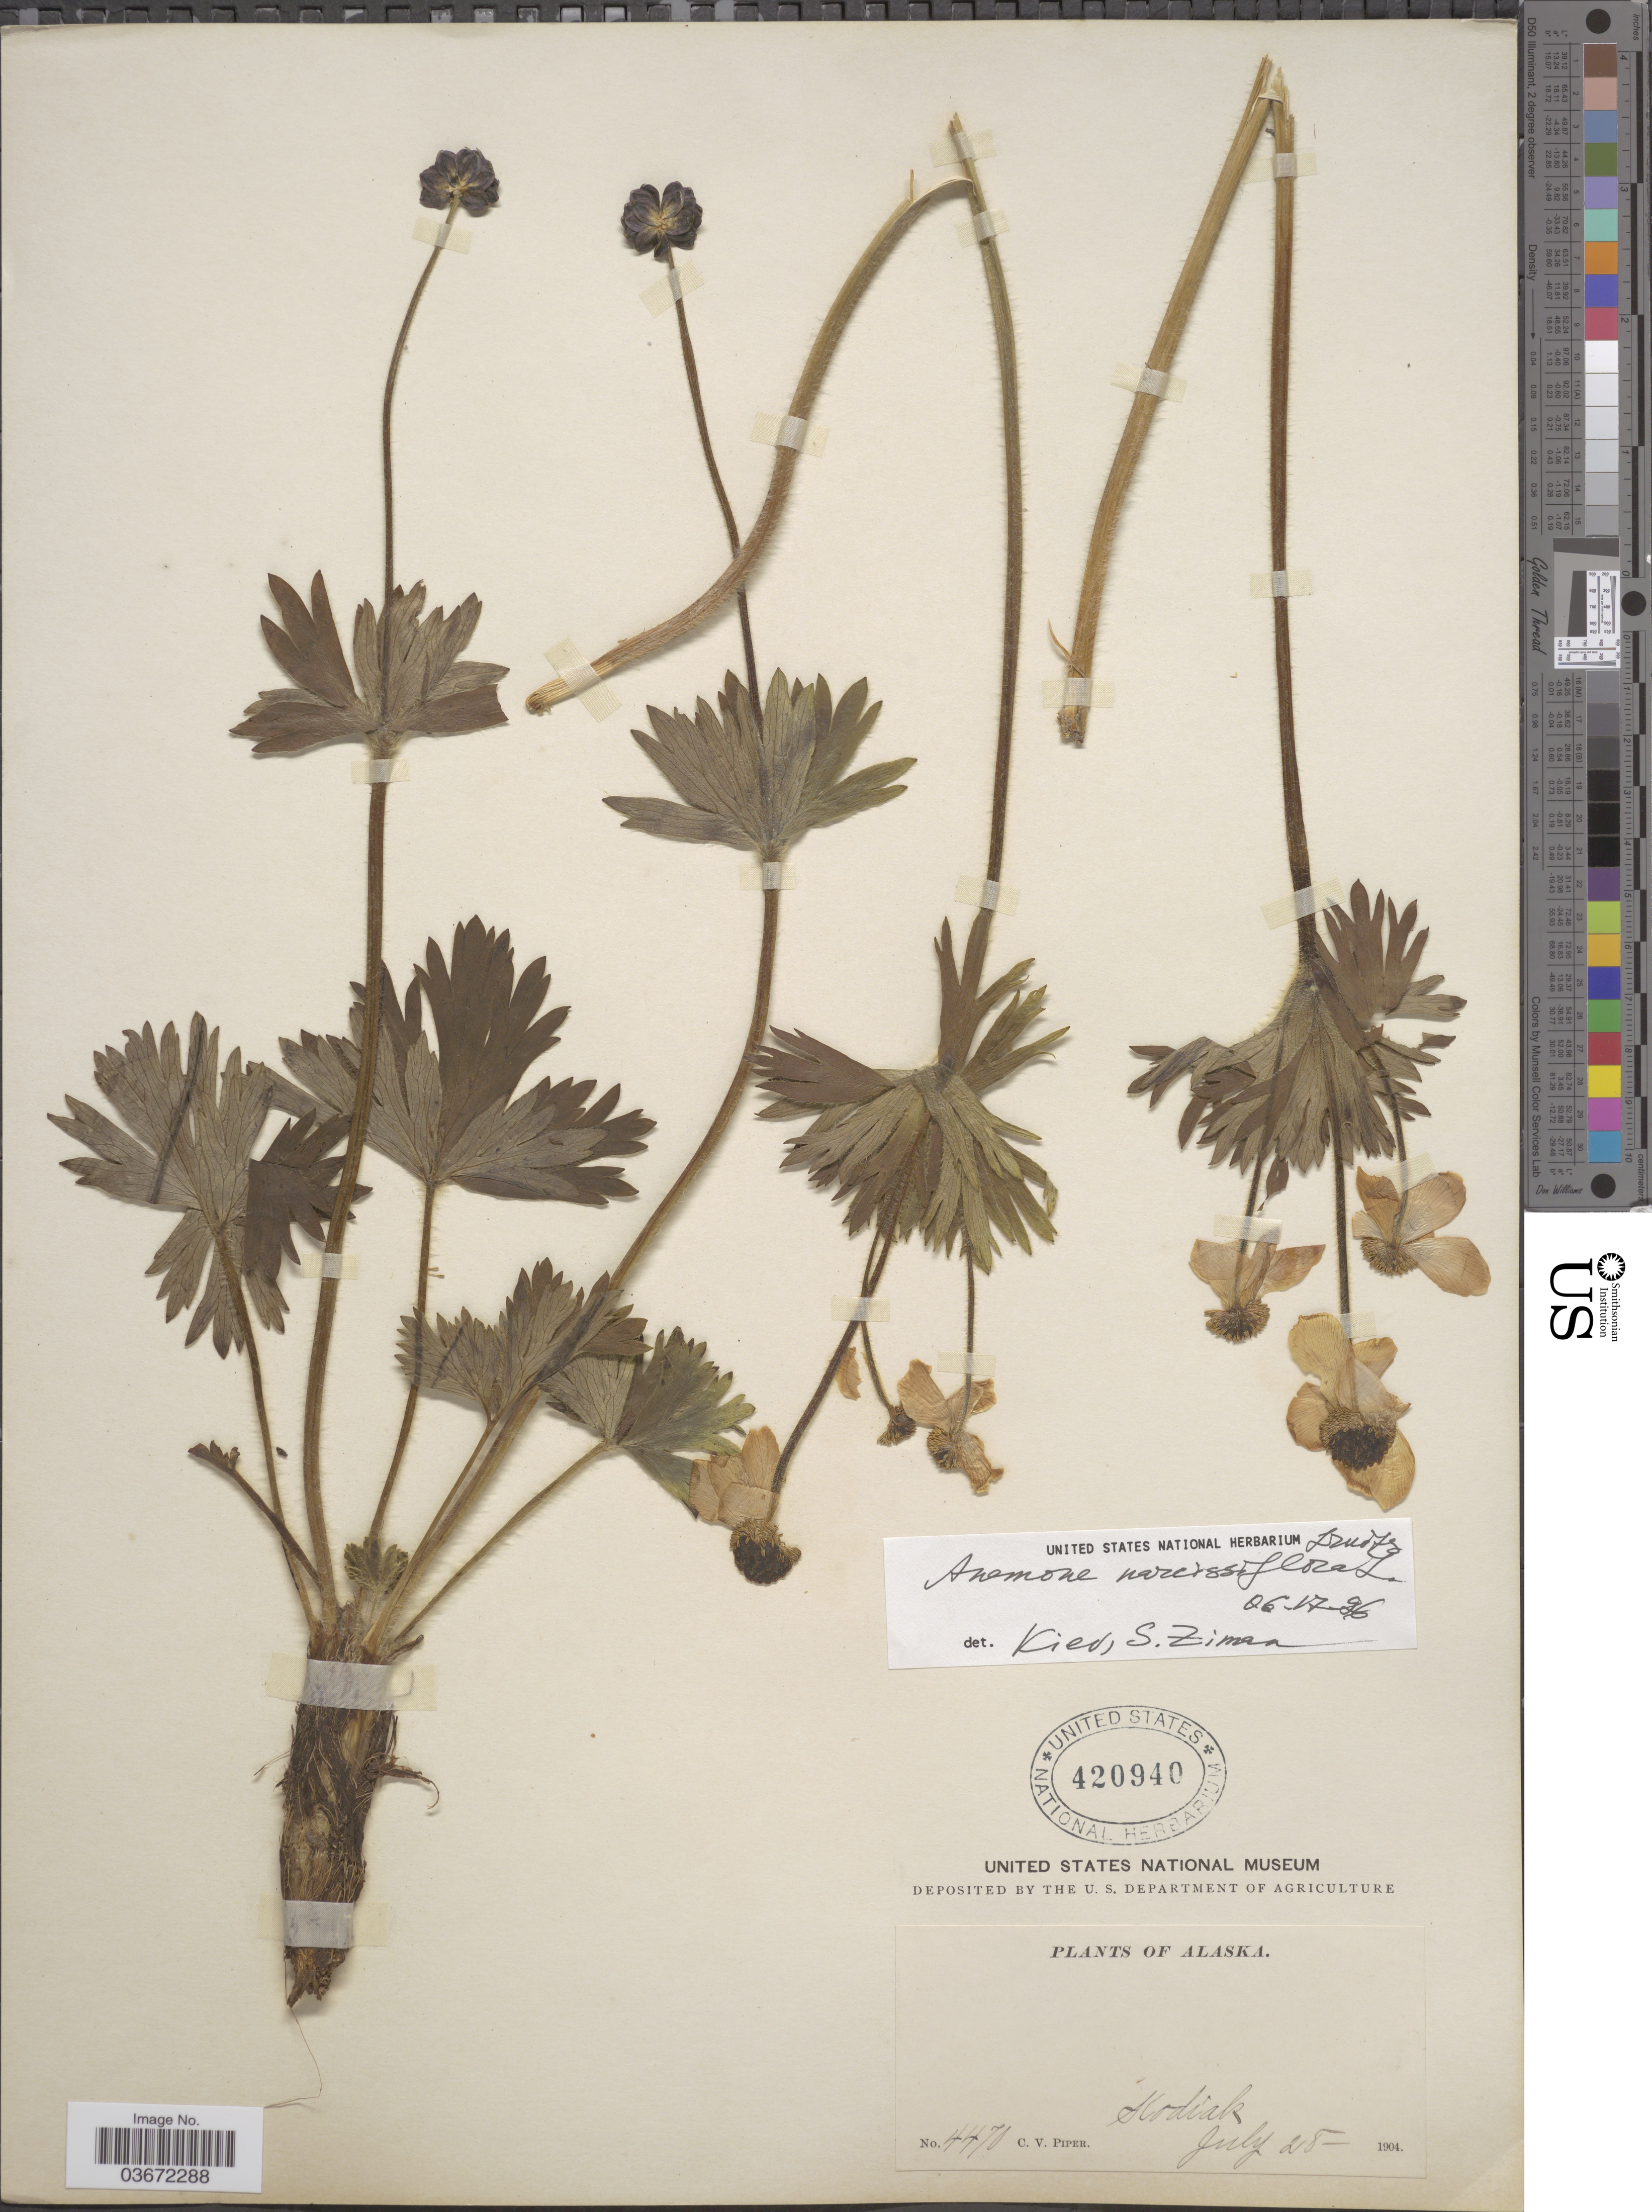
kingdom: Plantae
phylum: Tracheophyta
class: Magnoliopsida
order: Ranunculales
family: Ranunculaceae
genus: Anemone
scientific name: Anemone narcissiflora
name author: L.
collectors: C. V. Piper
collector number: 4470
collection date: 1904-07-28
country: United States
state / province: Alaska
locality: Kodiak.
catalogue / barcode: US 420940